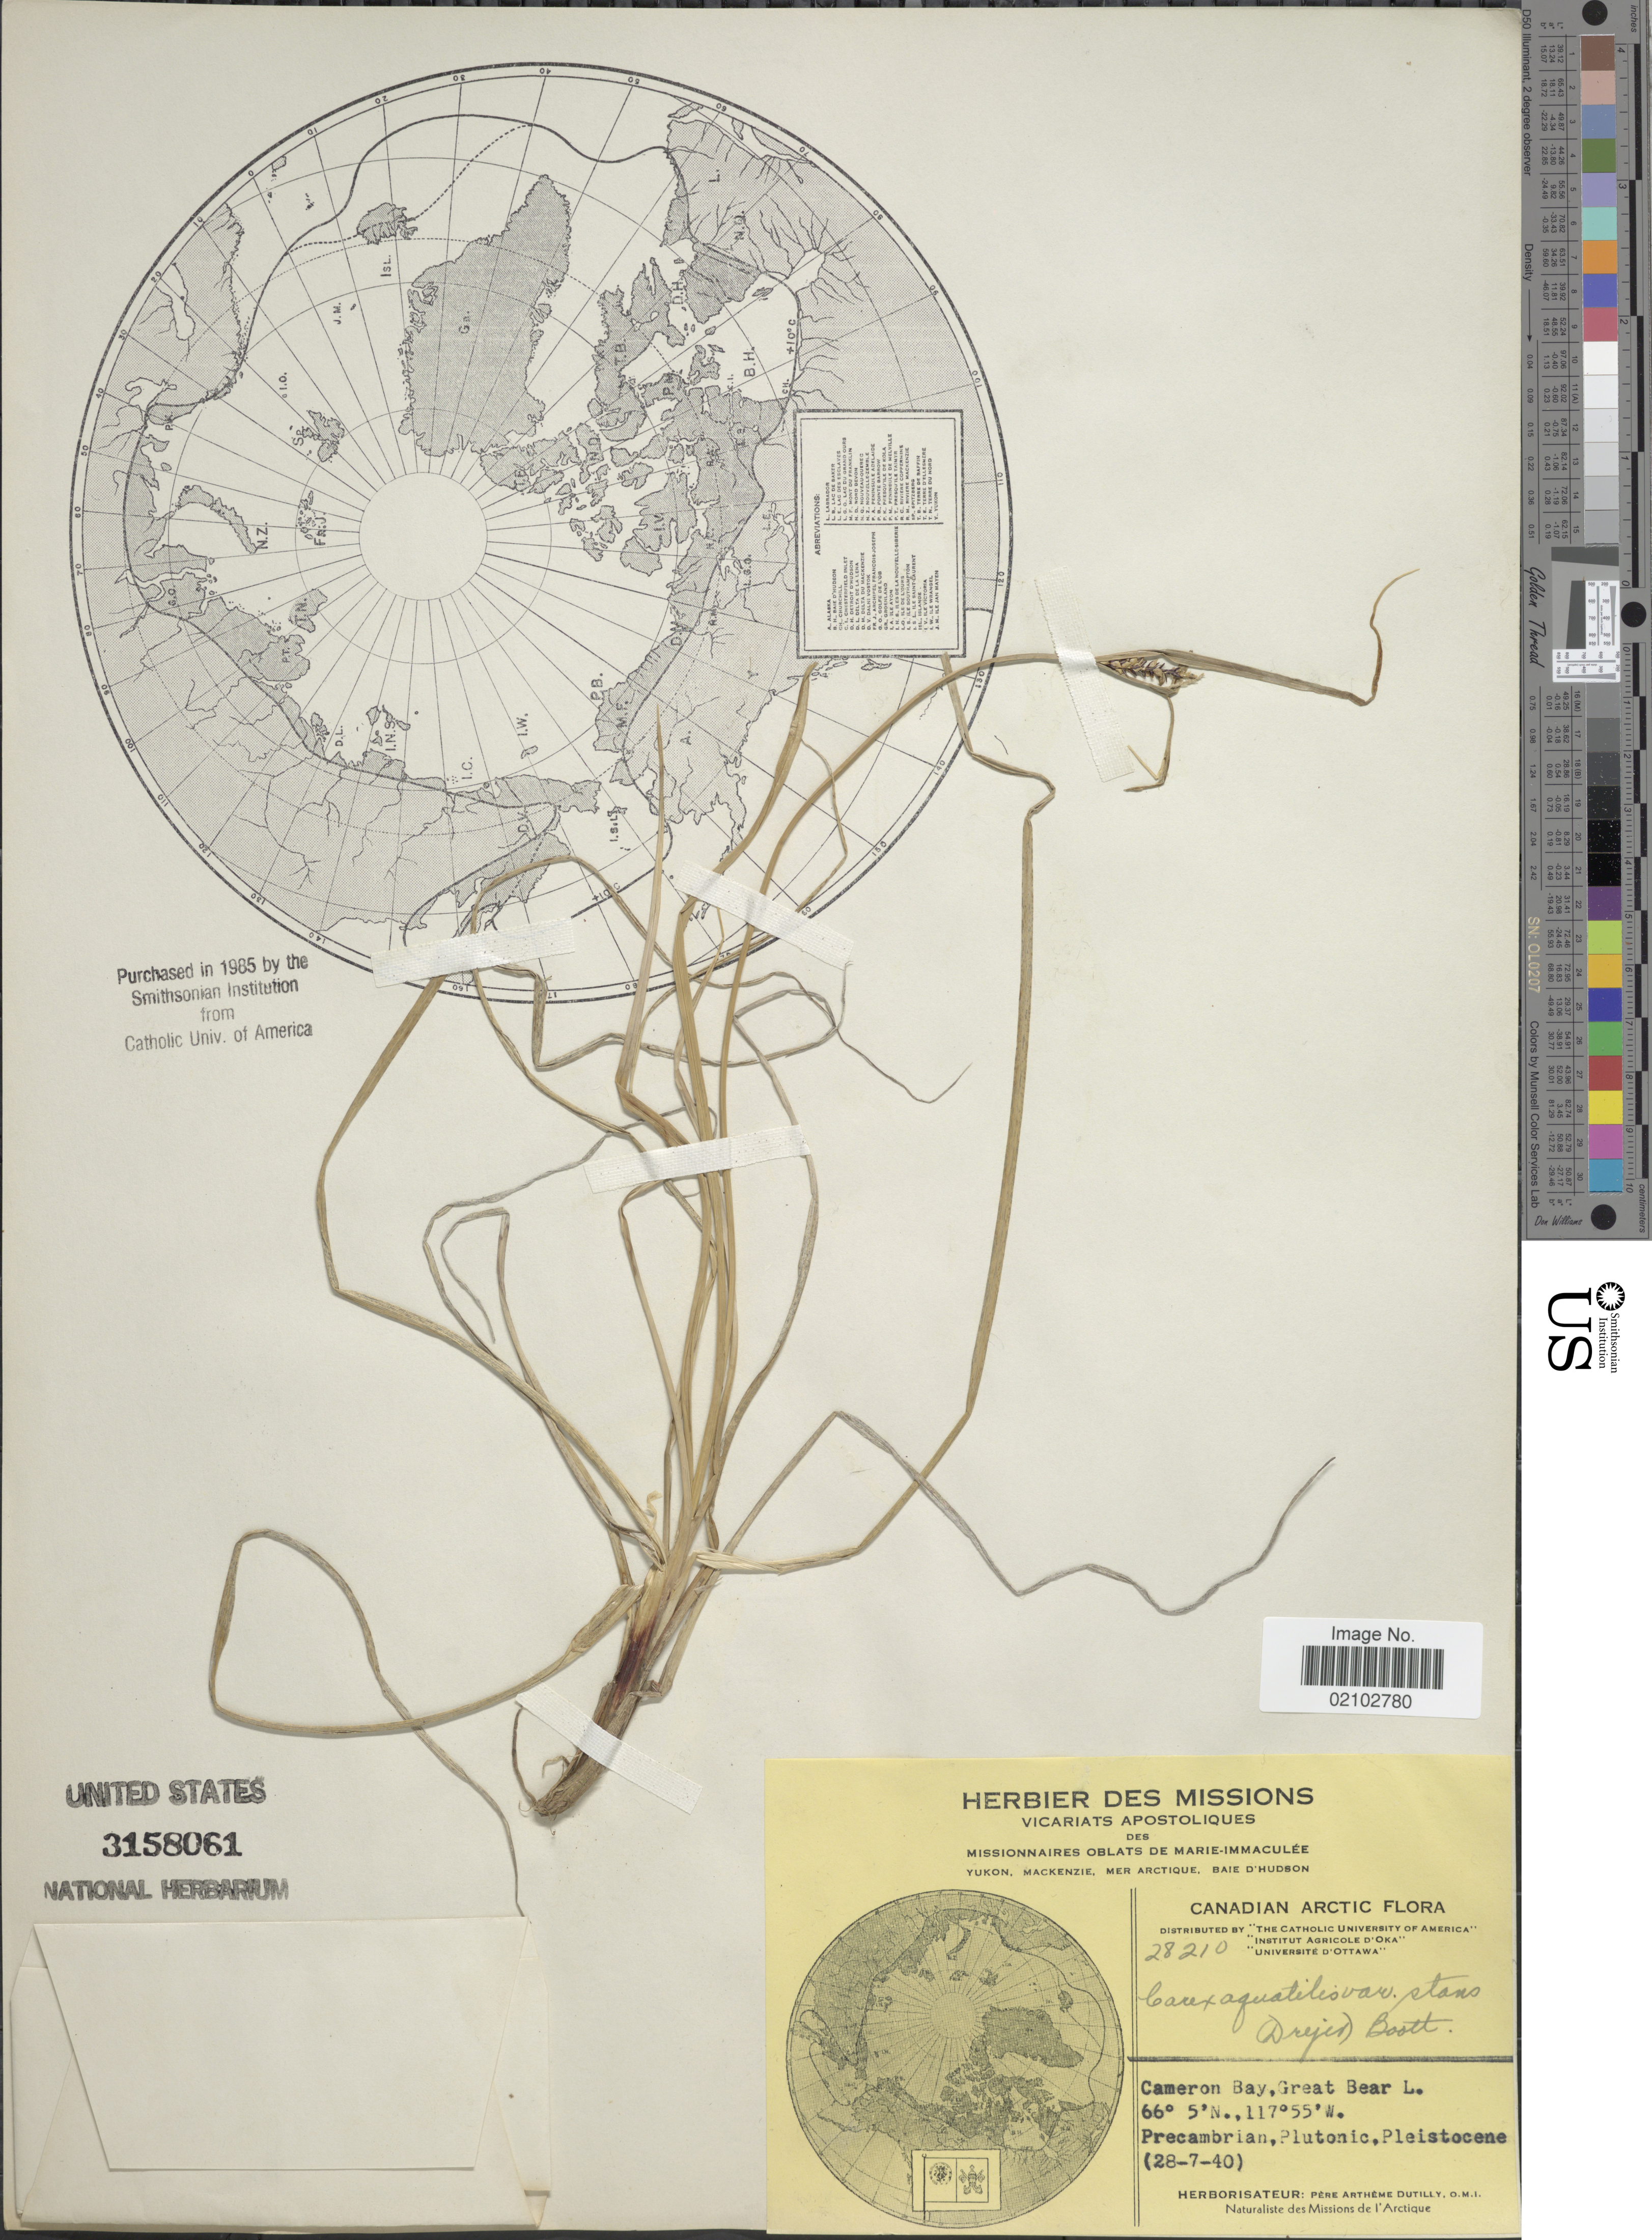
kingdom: Plantae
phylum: Tracheophyta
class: Liliopsida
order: Poales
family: Cyperaceae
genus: Carex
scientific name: Carex aquatilis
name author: Wahlenb.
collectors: A. Dutilly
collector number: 28210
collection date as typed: Transcribed d/m/y: 28/7/40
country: Canada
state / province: Northwest Territories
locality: Canadian Arctic, Cameron Bay, Great Bear L.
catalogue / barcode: US 3158061